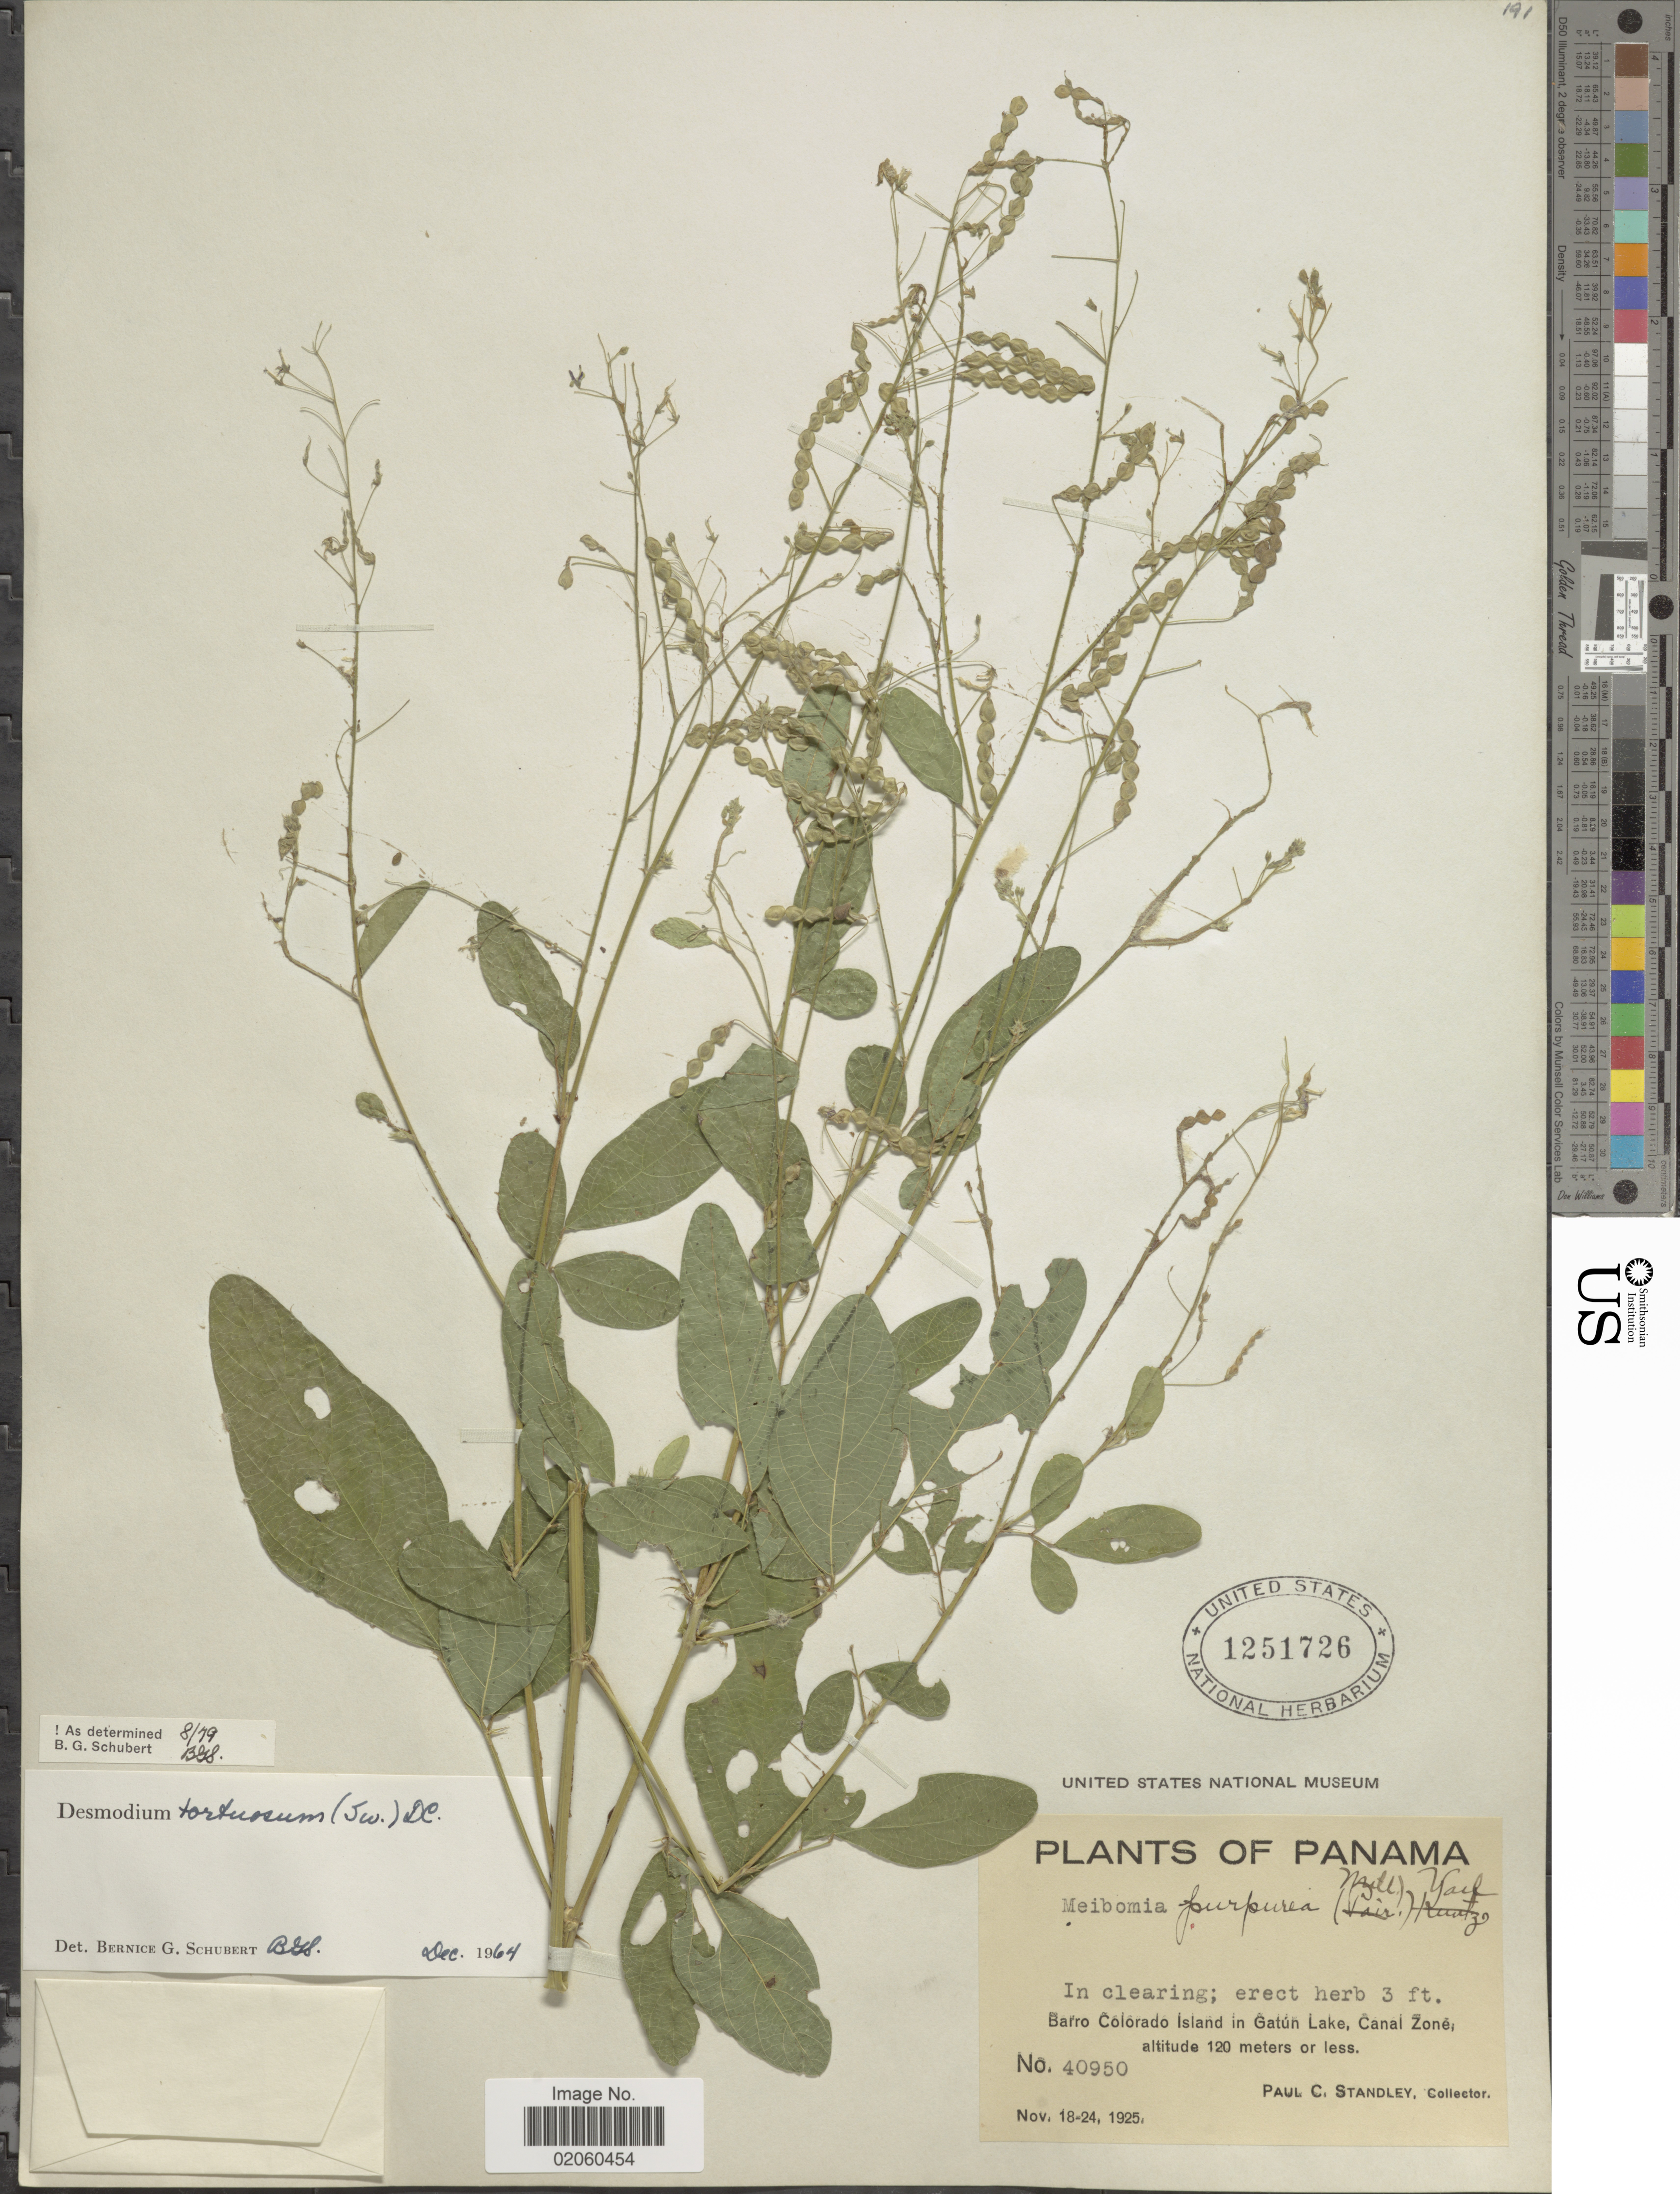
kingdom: Plantae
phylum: Tracheophyta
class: Magnoliopsida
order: Fabales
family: Fabaceae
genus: Desmodium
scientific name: Desmodium tortuosum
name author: (Sw.) DC.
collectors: P. C. Standley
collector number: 40950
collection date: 1925-11-18/1925-11-24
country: Panama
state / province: Colón / Panamá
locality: Baro Colorado Island in Gatun Lake, Canal Zone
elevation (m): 120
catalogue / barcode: US 1251726